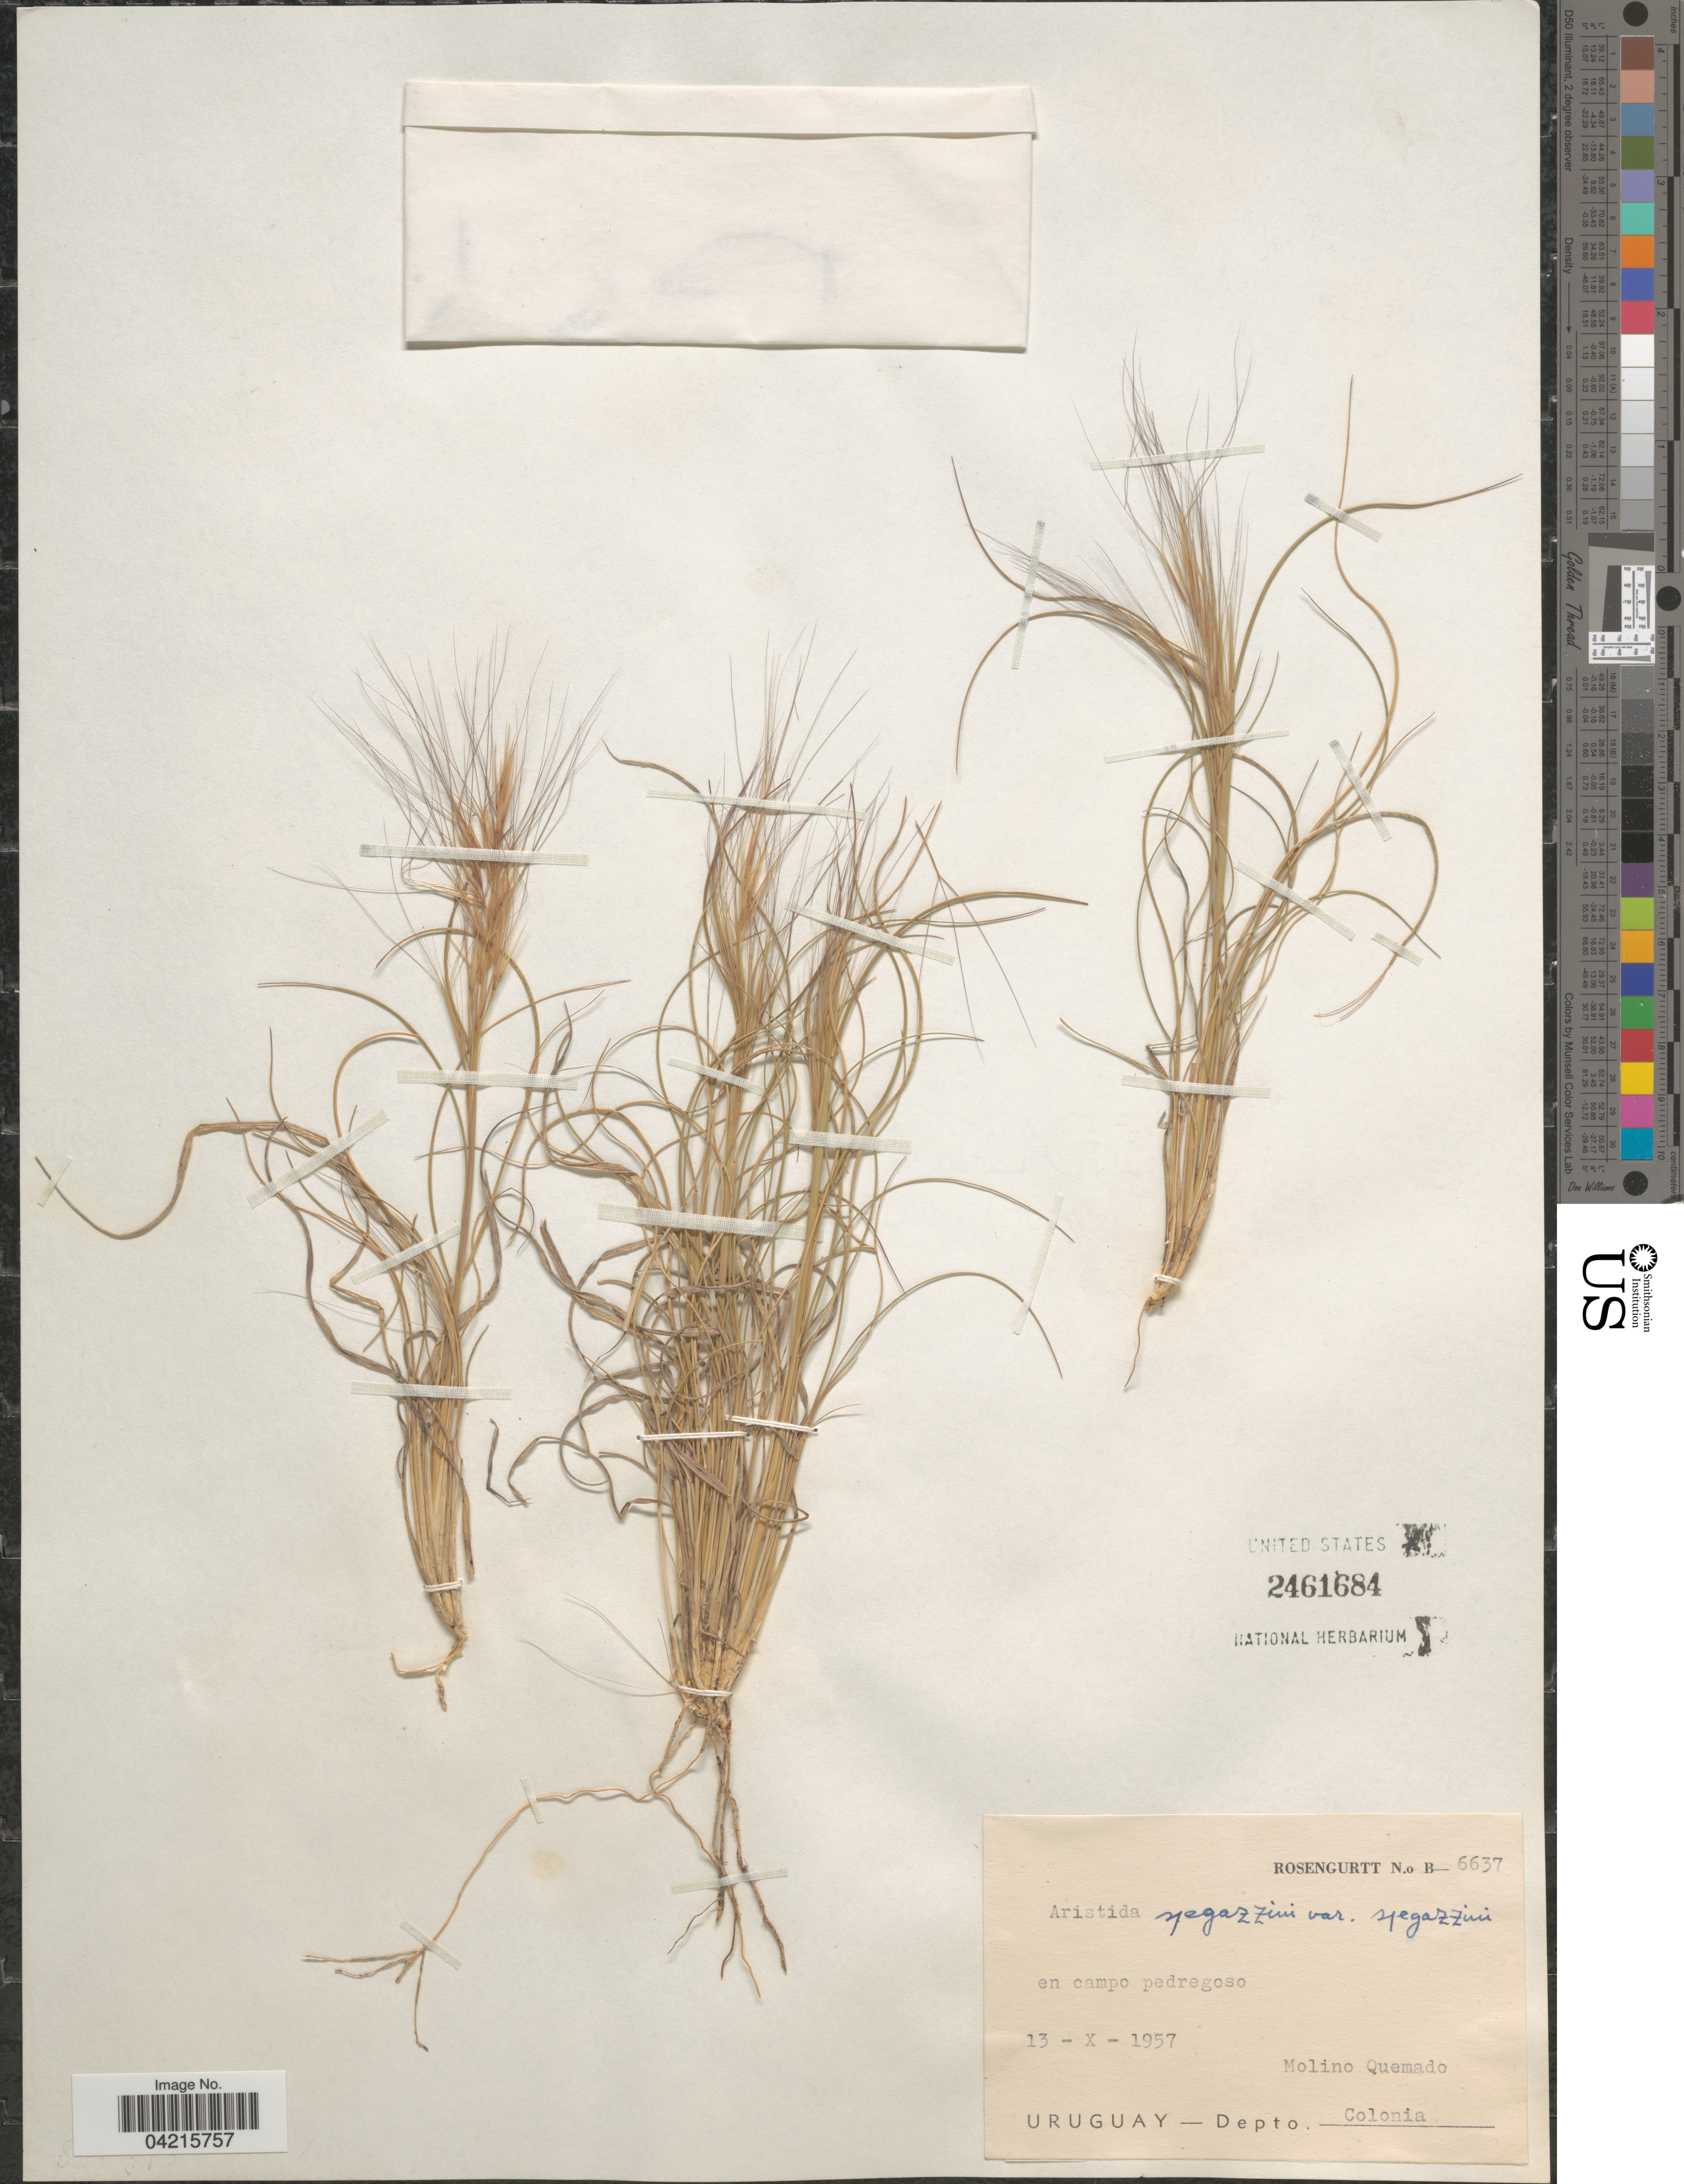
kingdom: Plantae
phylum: Tracheophyta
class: Liliopsida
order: Poales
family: Poaceae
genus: Aristida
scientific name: Aristida spegazzinii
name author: Arechav.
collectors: Rosengurtt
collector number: B-6637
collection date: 1957-10-13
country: Uruguay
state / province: Colonia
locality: Molino Quemado. Depto. Colonia.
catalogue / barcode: US 2461684